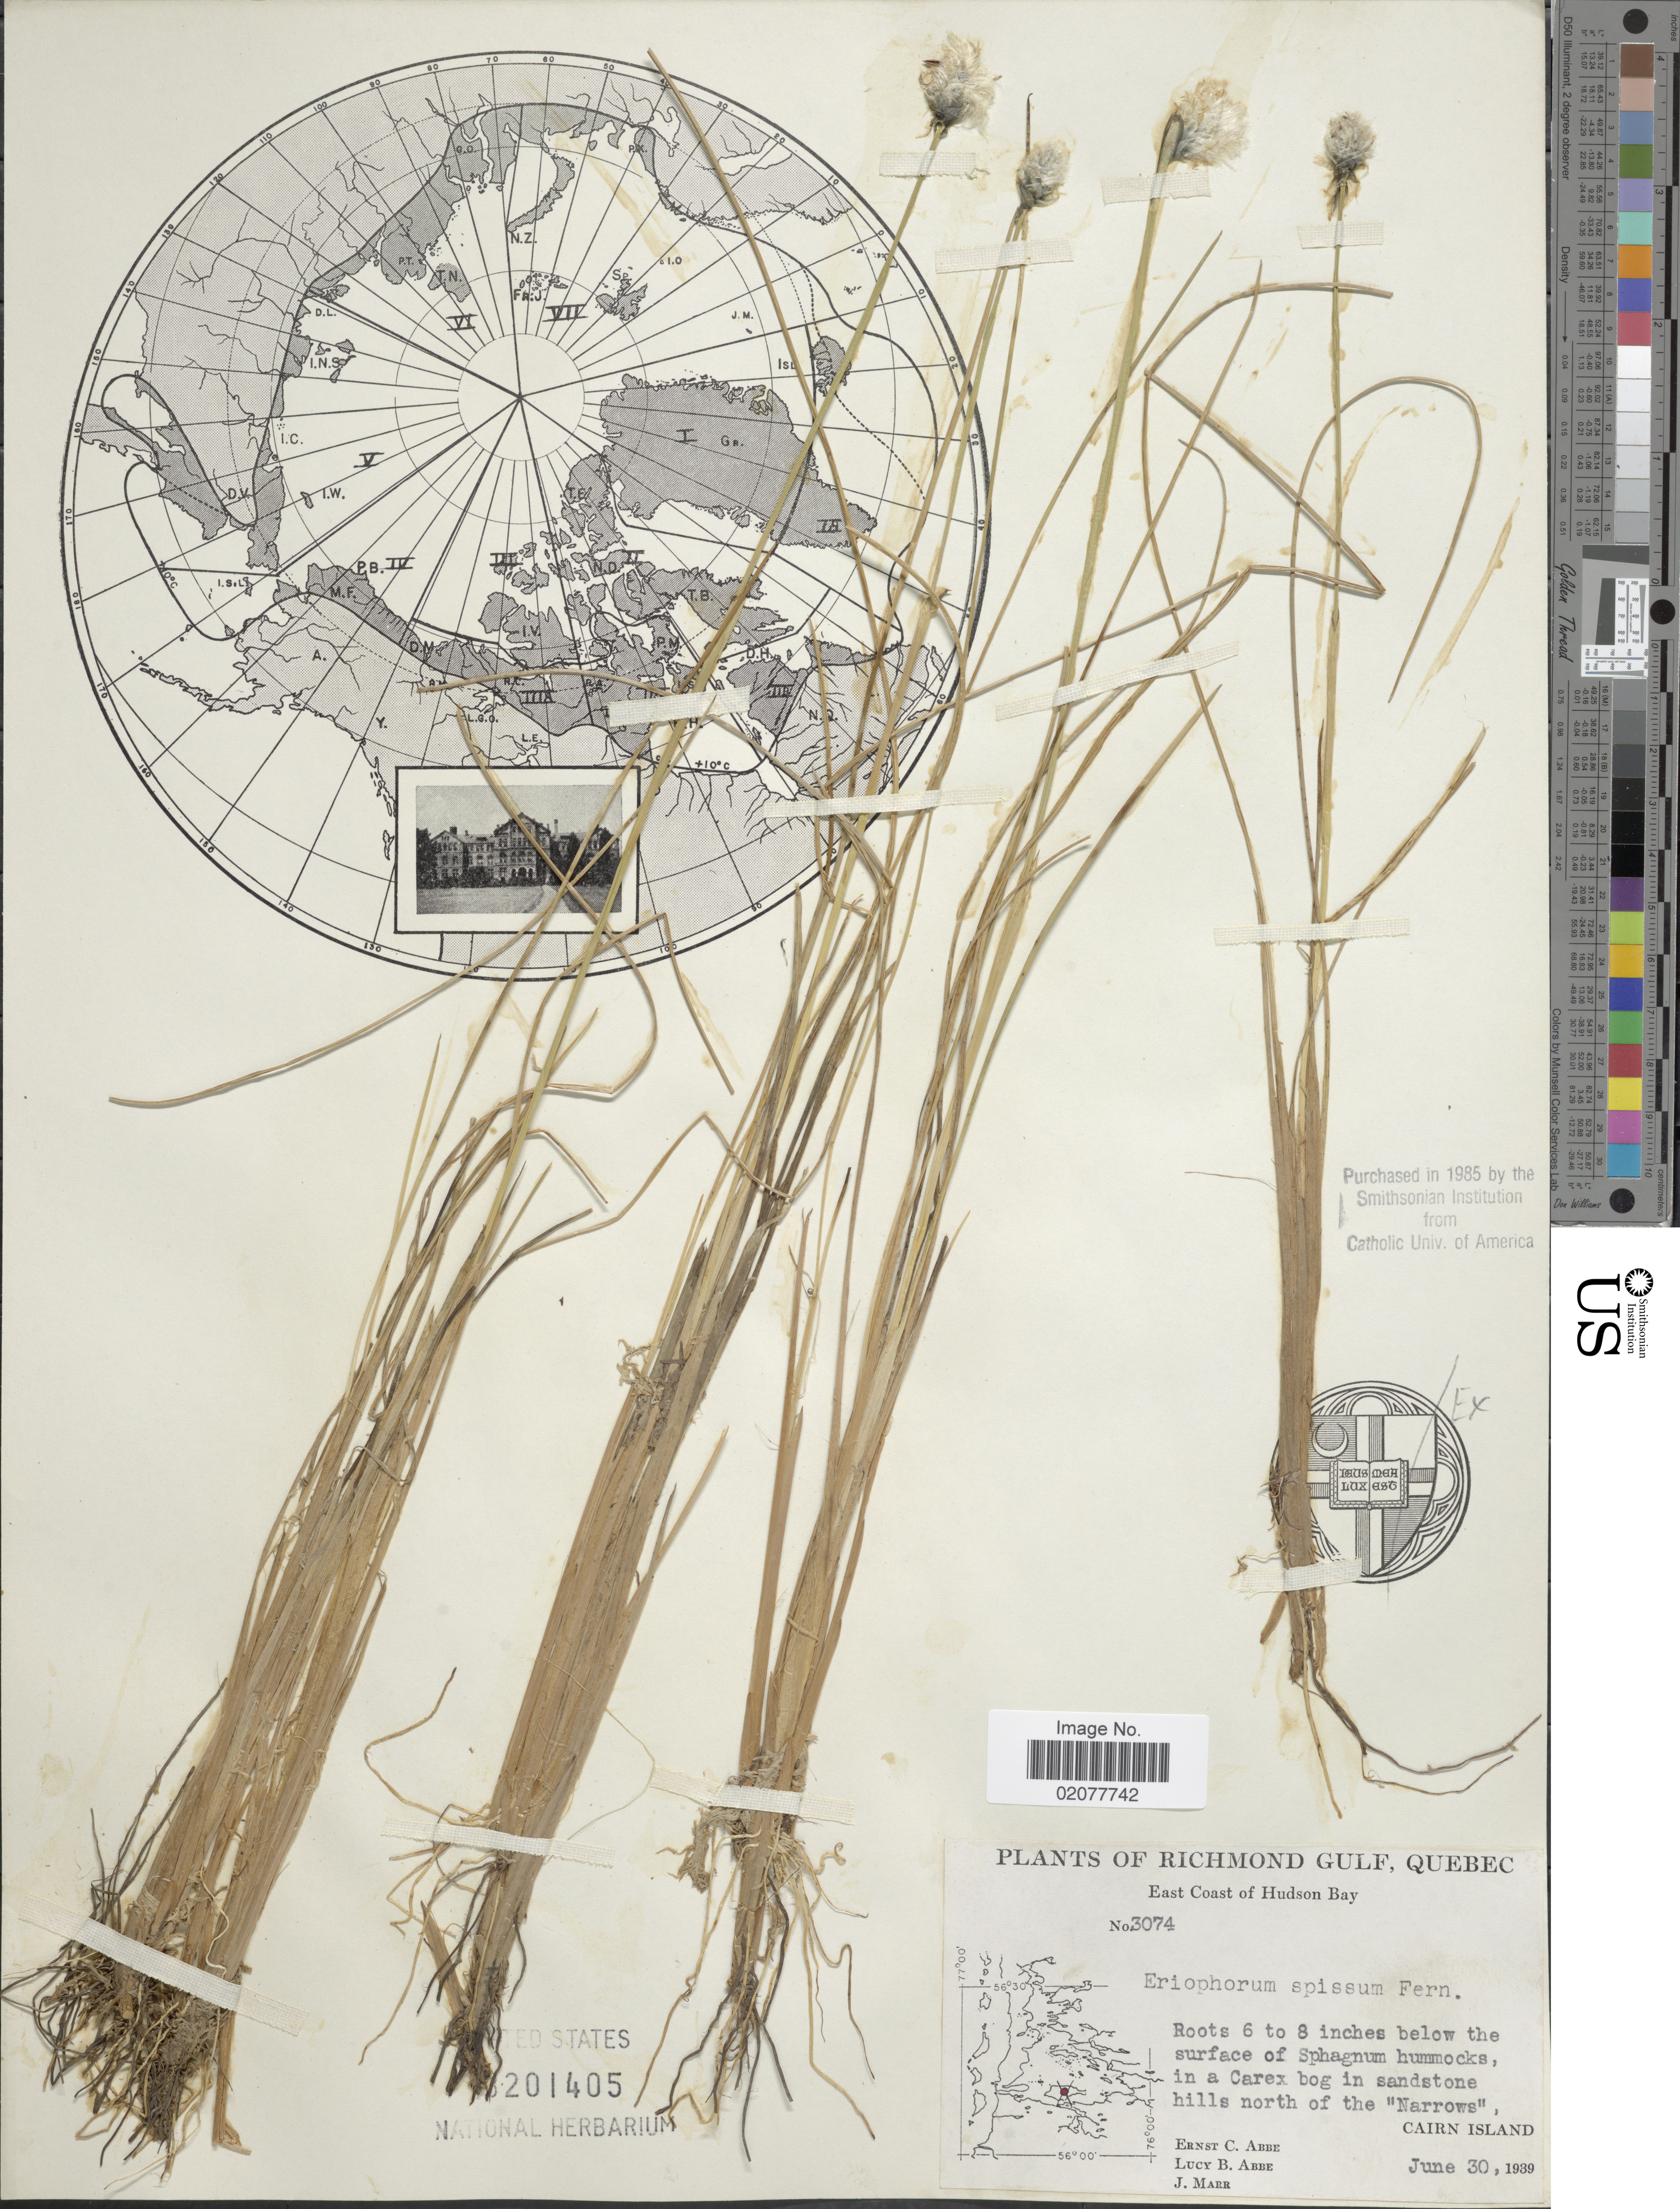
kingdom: Plantae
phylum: Tracheophyta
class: Liliopsida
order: Poales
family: Cyperaceae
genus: Eriophorum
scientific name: Eriophorum spissum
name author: Fernald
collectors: E. C. Abbe, L. B. Abbe & J. Marr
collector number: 3074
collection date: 1939-06-30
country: Canada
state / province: Quebec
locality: Richmond Gulf, Quebec. East Coast of Hudson Bay. In a Carex bog in sandstone hills north of the "Narrows", Cairn Island